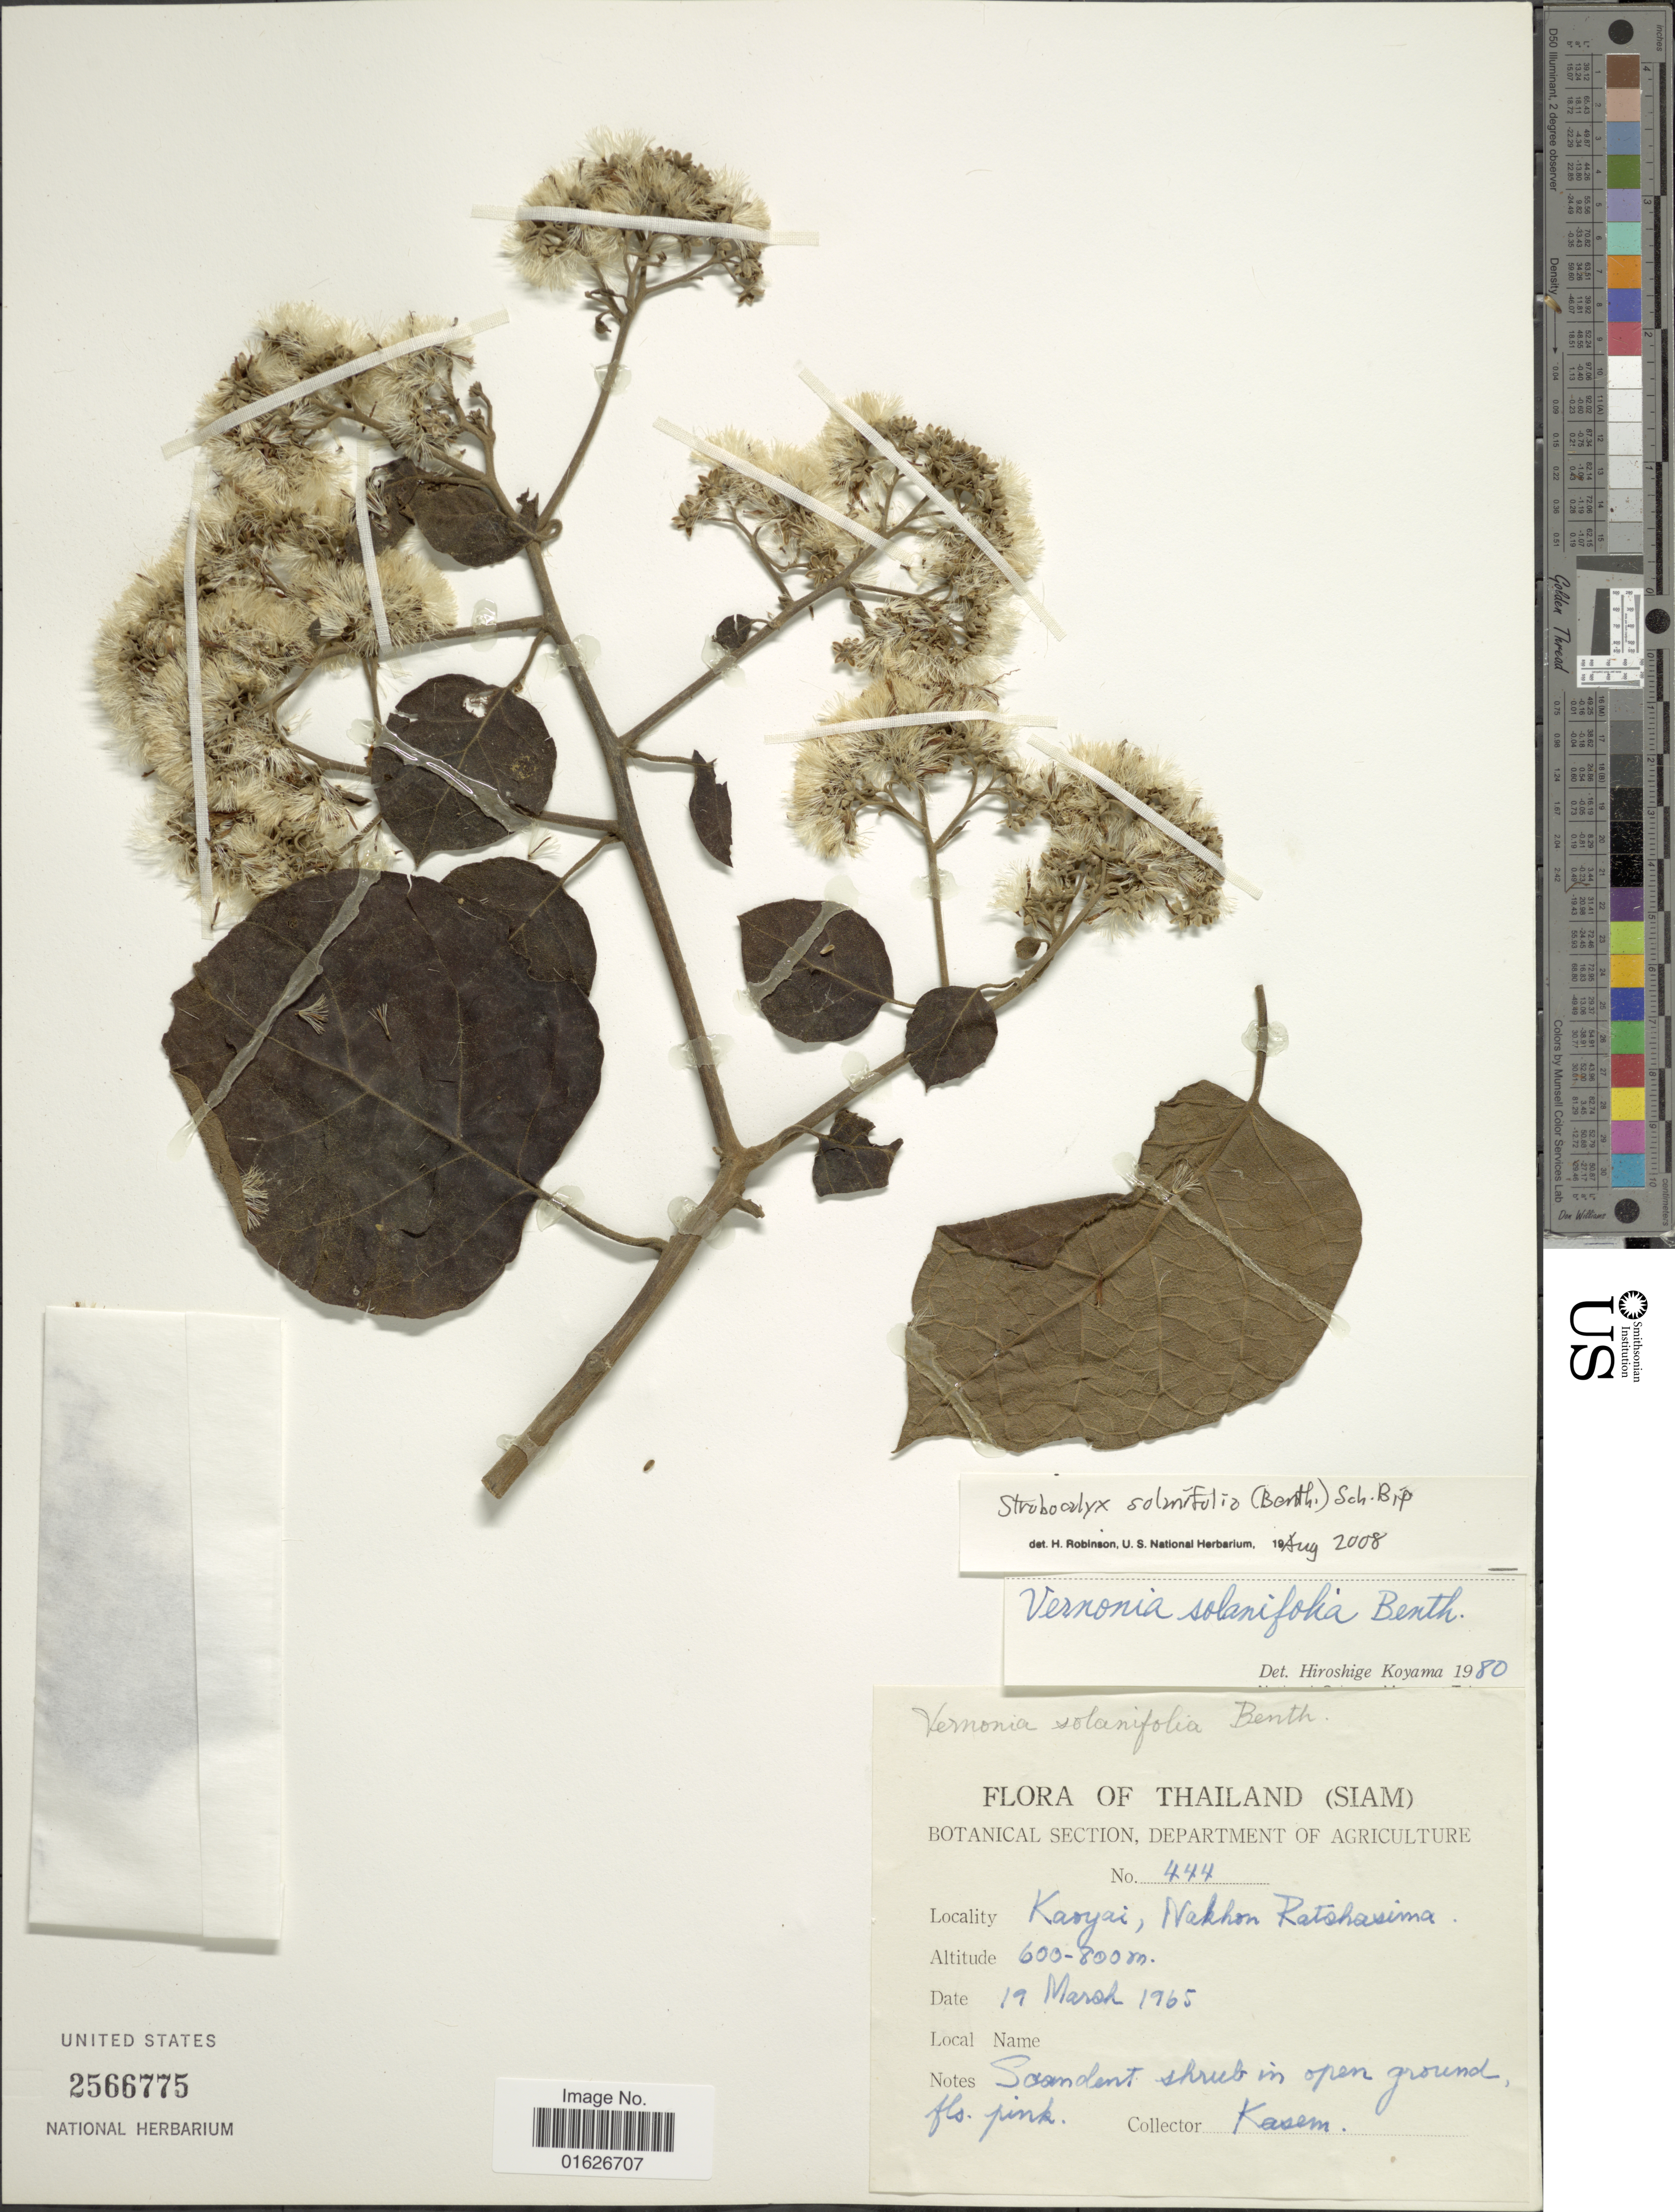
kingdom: Plantae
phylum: Tracheophyta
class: Magnoliopsida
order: Asterales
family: Asteraceae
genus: Strobocalyx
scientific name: Strobocalyx solanifolia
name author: (Benth.) Sch. Bip.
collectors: Kasem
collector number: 444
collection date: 1965-03-19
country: Thailand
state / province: Nakhon Ratchasima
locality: Siam, Kasyai. [interpreted]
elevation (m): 600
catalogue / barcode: US 2566775